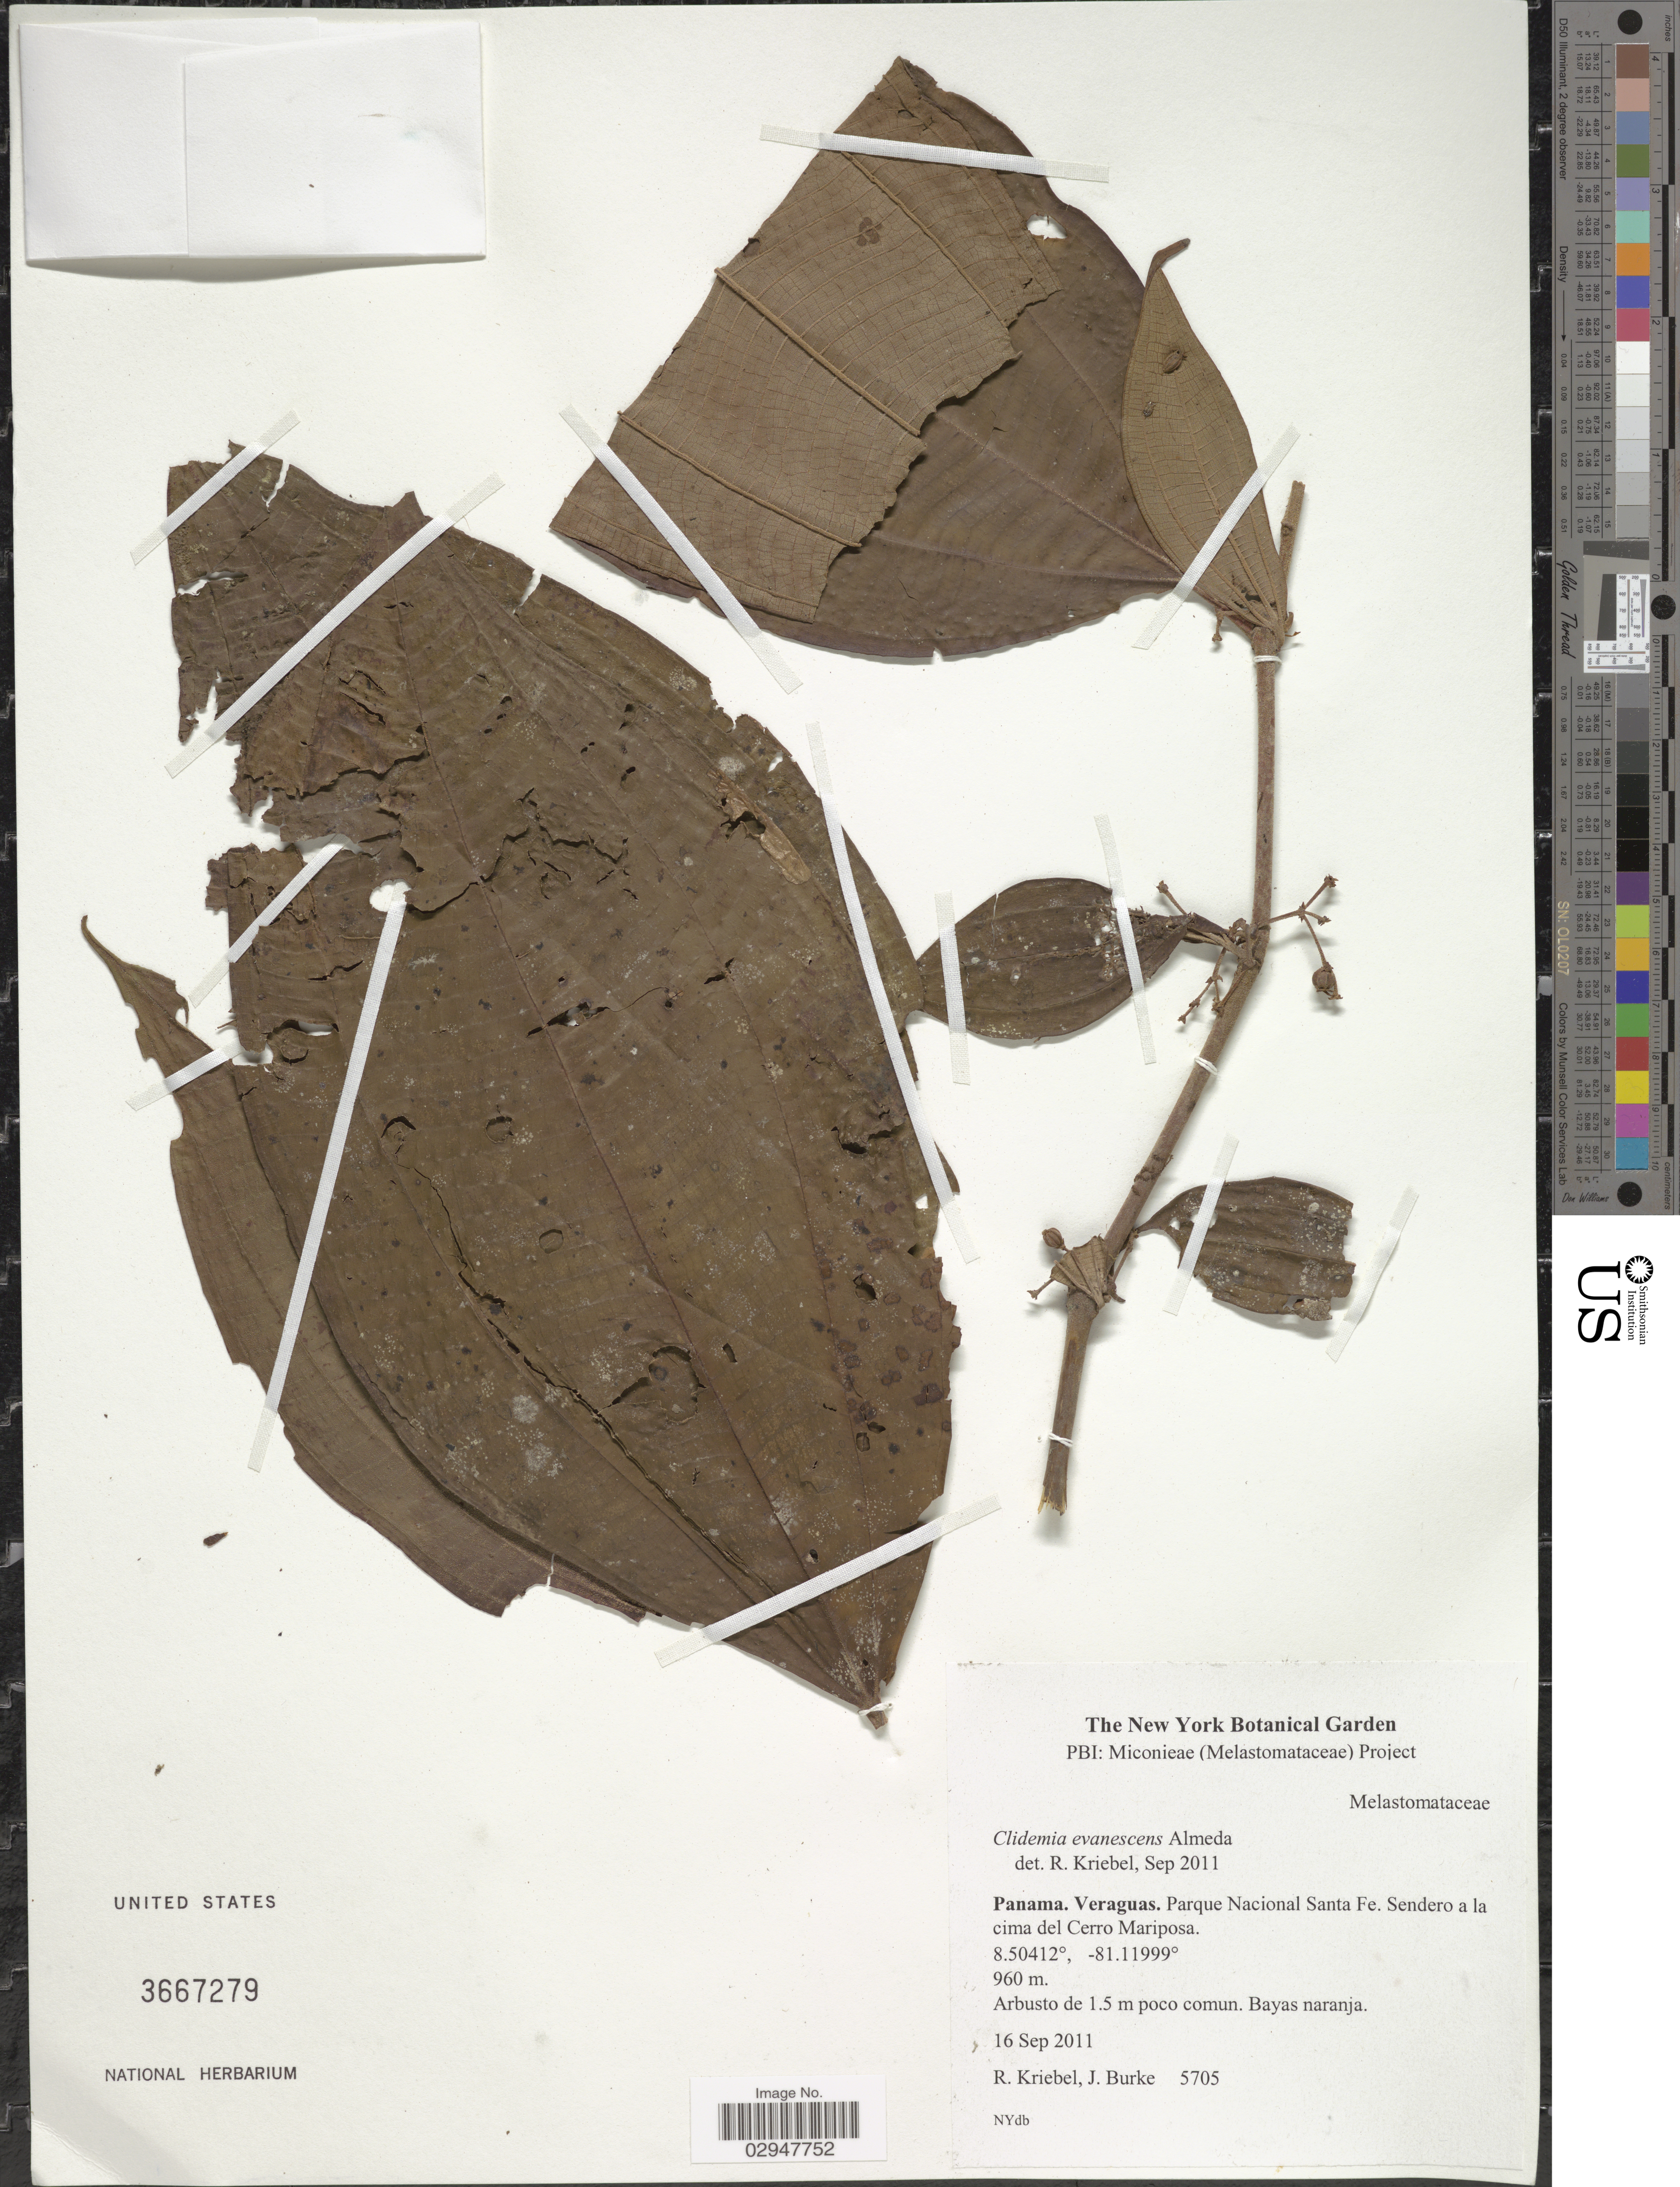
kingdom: Plantae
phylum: Tracheophyta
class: Magnoliopsida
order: Myrtales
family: Melastomataceae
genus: Clidemia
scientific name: Clidemia evanescens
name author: Almeda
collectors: R. Kriebel & J. Burke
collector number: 5705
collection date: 2011-09-16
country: Panama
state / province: Veraguas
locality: Parque Nacional Santa Fe, Sendero a la cima del Cerro Mariposa.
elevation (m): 960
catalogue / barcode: US 3667279